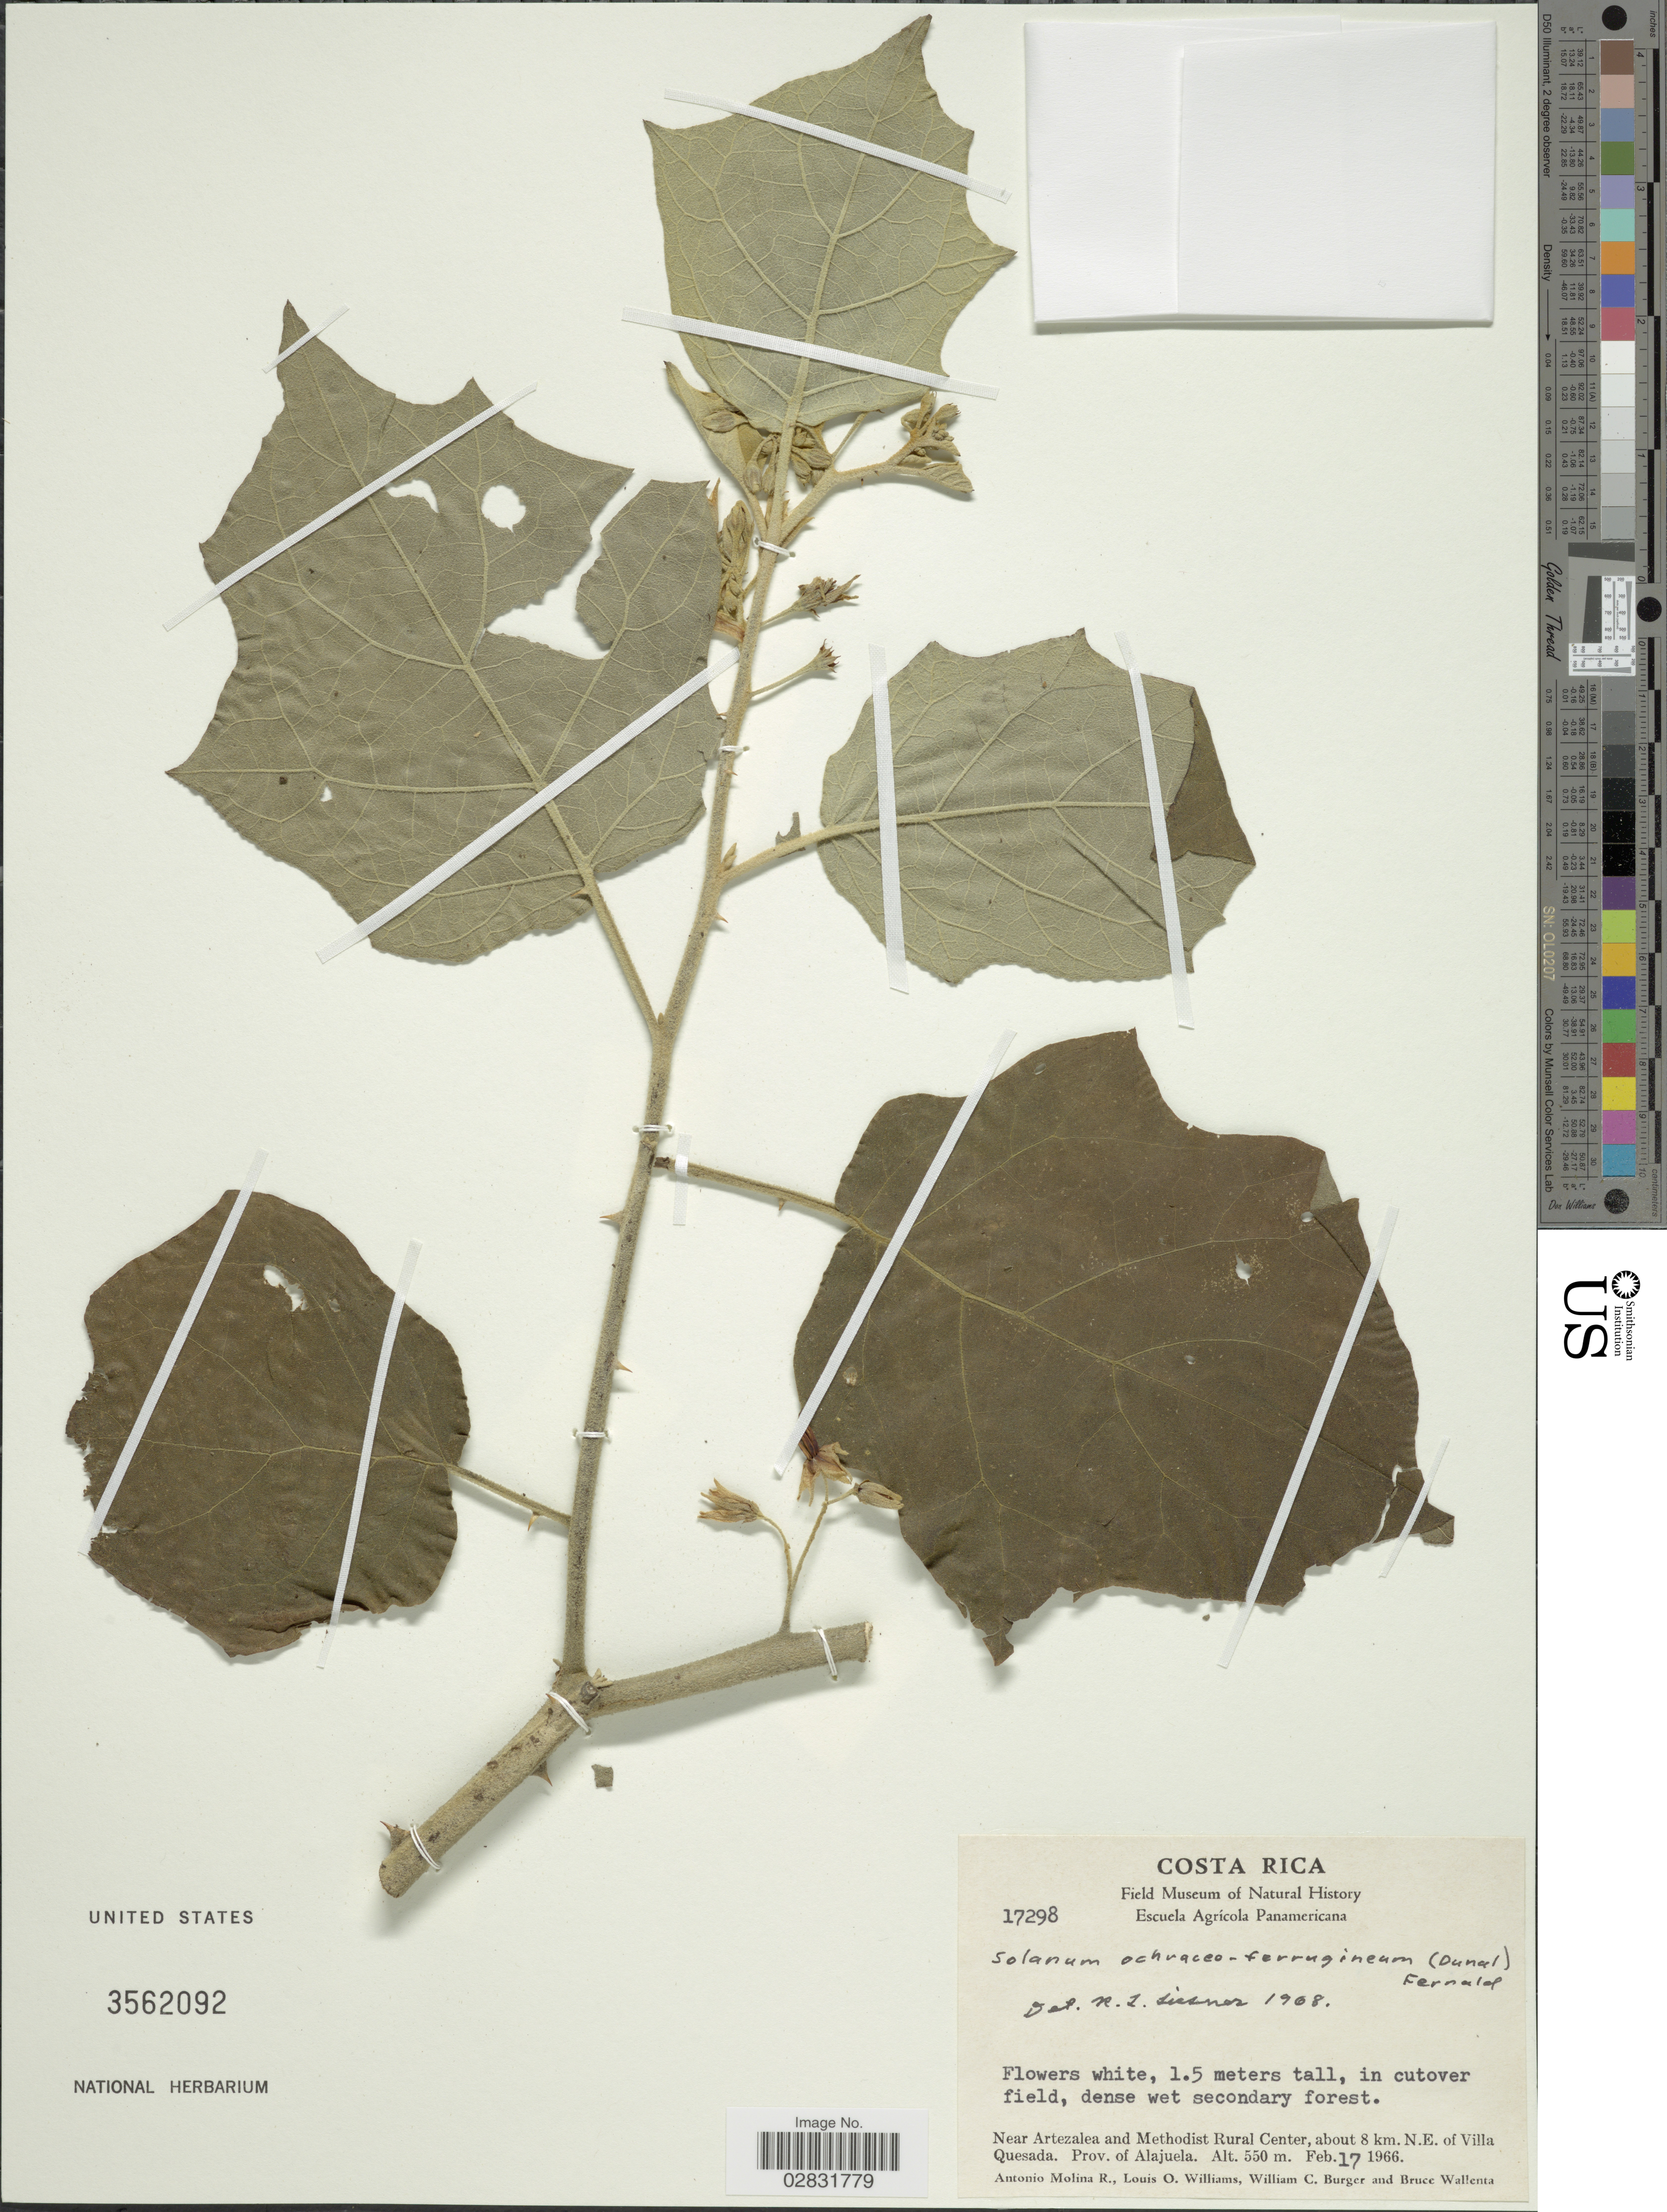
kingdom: Plantae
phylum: Tracheophyta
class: Magnoliopsida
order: Solanales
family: Solanaceae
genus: Solanum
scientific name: Solanum ochraceo-ferrugineum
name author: (Dunal) Fernald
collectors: A. Molina R., L. O. Williams, W. Burger & B. Wallenta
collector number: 17298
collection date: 1966-02-17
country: Costa Rica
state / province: Alajuela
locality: Near Artezalea and Methodist Rural Center, about 8 km. N.E. of Villa Quesada.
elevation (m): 550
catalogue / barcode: US 3562092